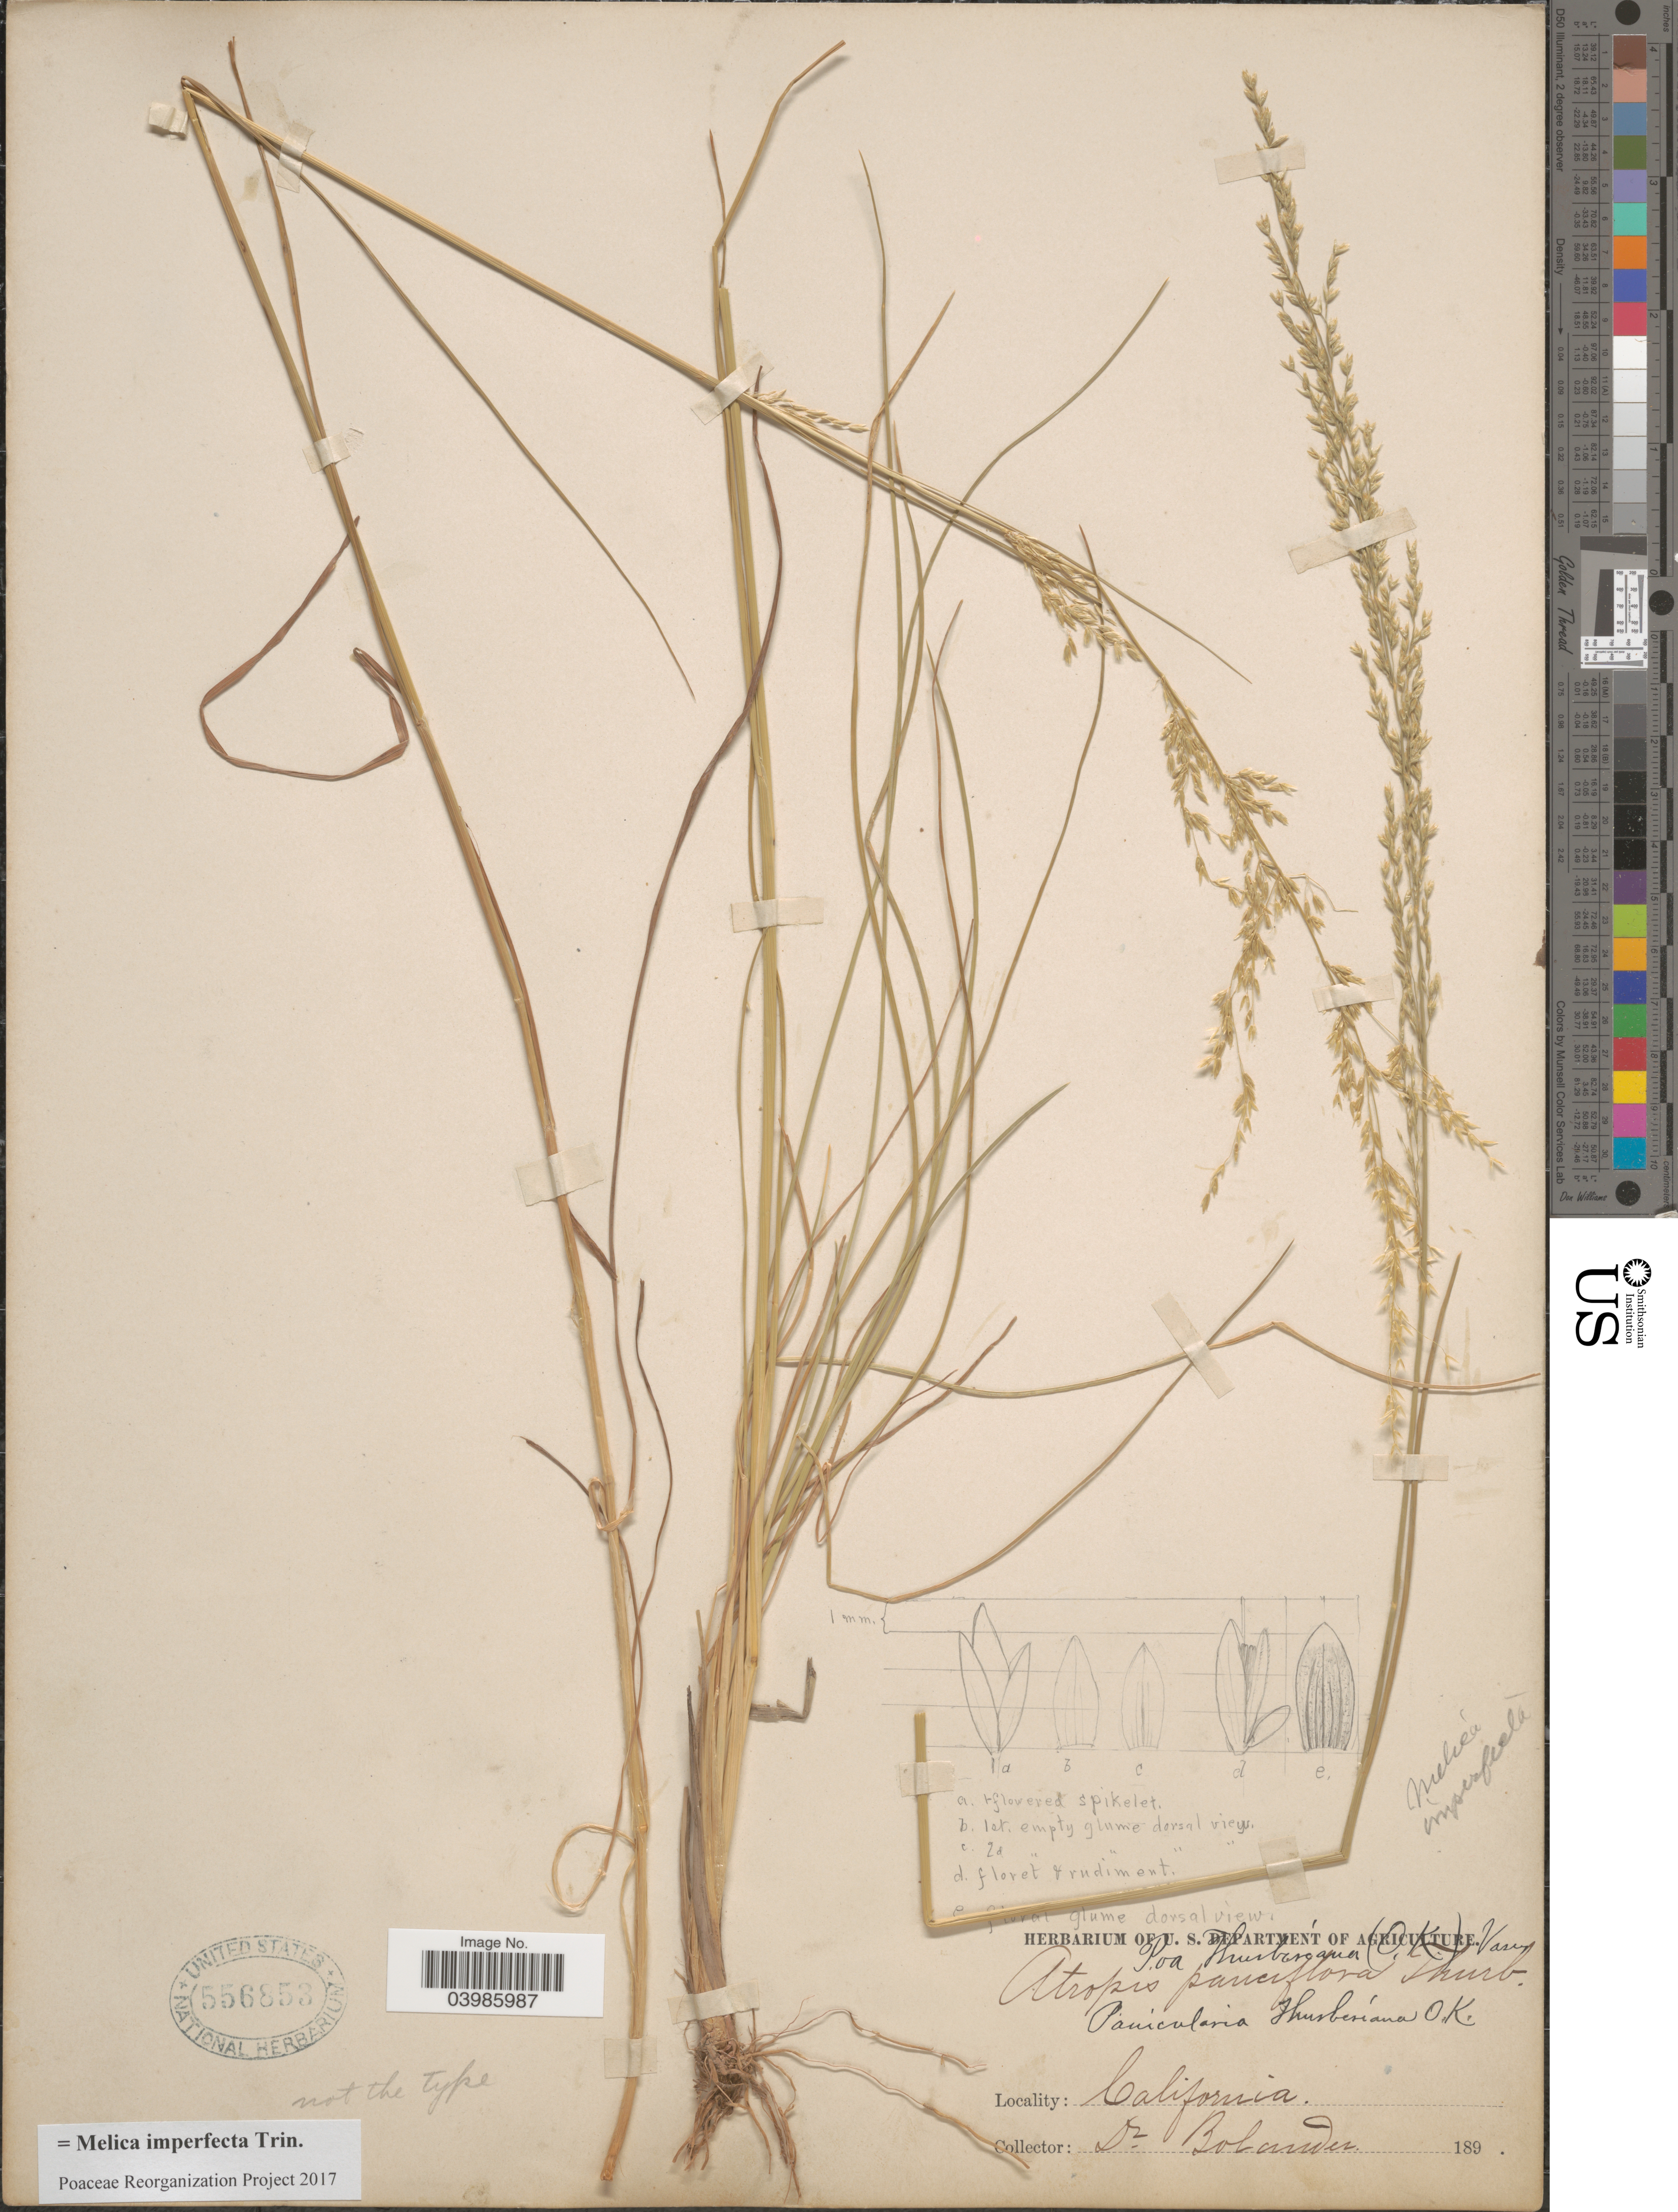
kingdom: Plantae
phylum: Tracheophyta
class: Liliopsida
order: Poales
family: Poaceae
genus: Melica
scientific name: Melica imperfecta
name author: Trin.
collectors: -. Bolander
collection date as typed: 189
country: United States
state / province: California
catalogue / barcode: US 556853